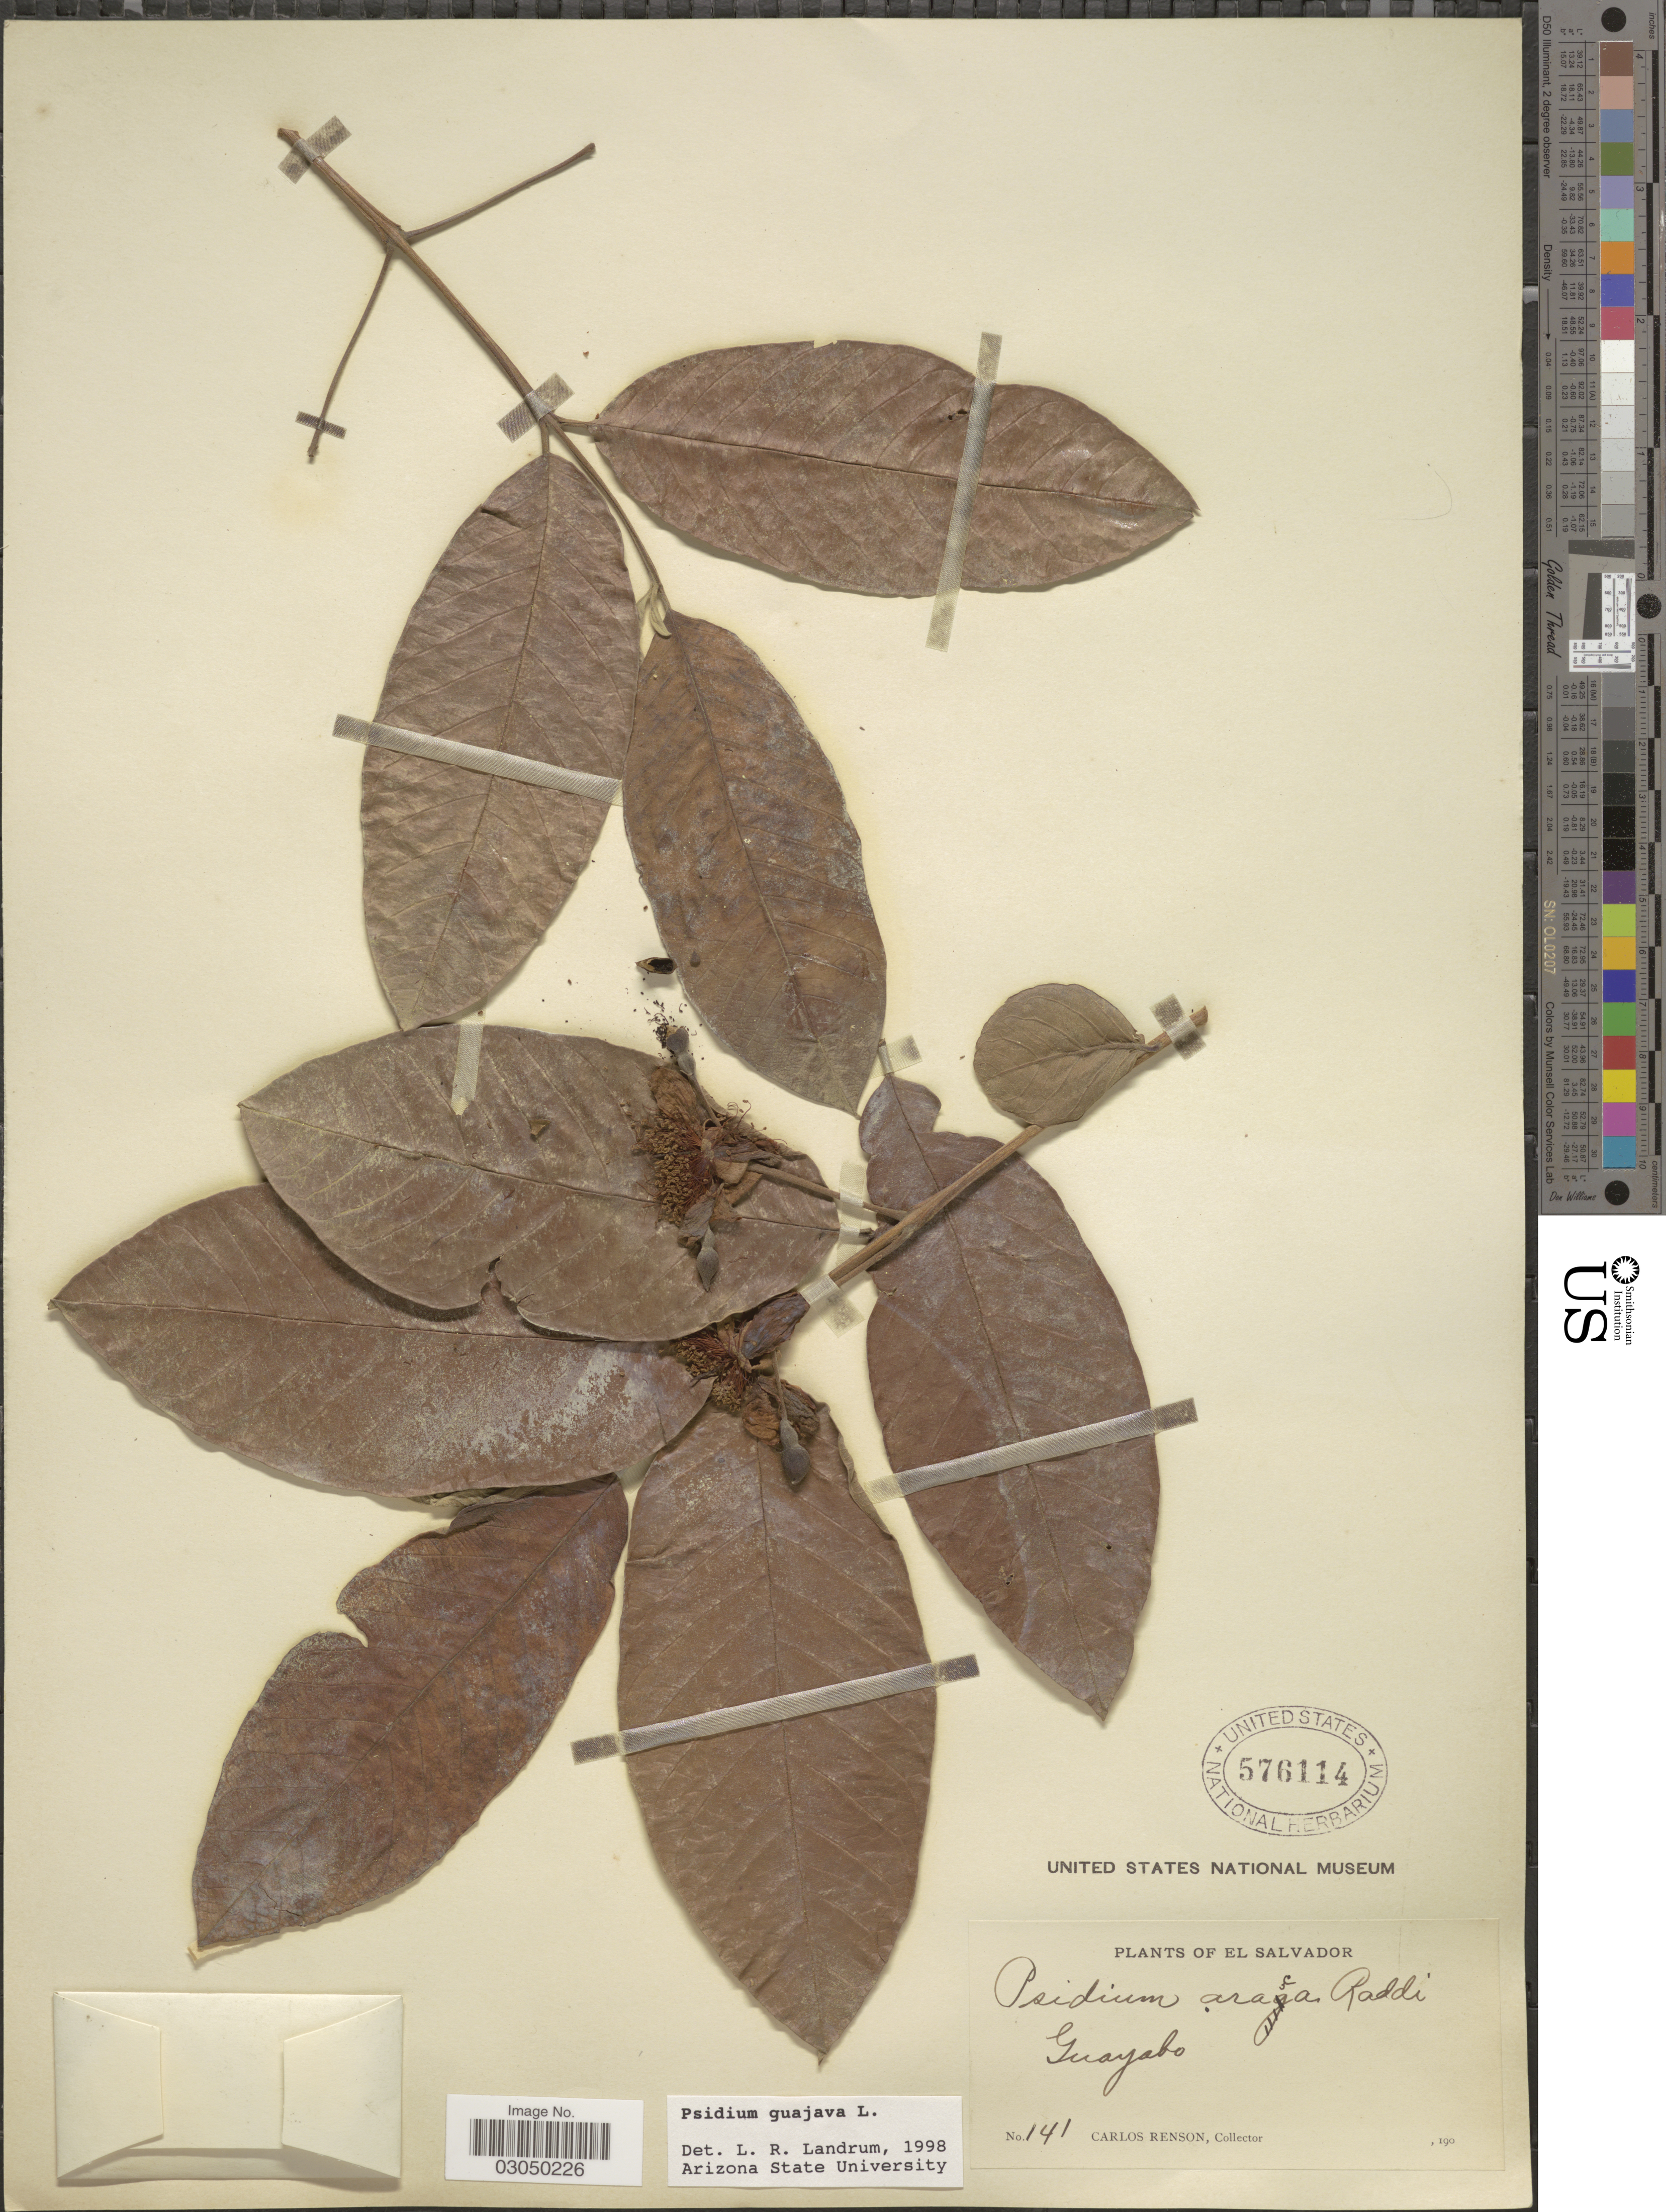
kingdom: Plantae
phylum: Tracheophyta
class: Magnoliopsida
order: Myrtales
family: Myrtaceae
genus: Psidium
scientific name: Psidium guajava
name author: L.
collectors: C. Renson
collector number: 141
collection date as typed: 190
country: El Salvador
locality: Guayabo.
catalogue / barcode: US 576114